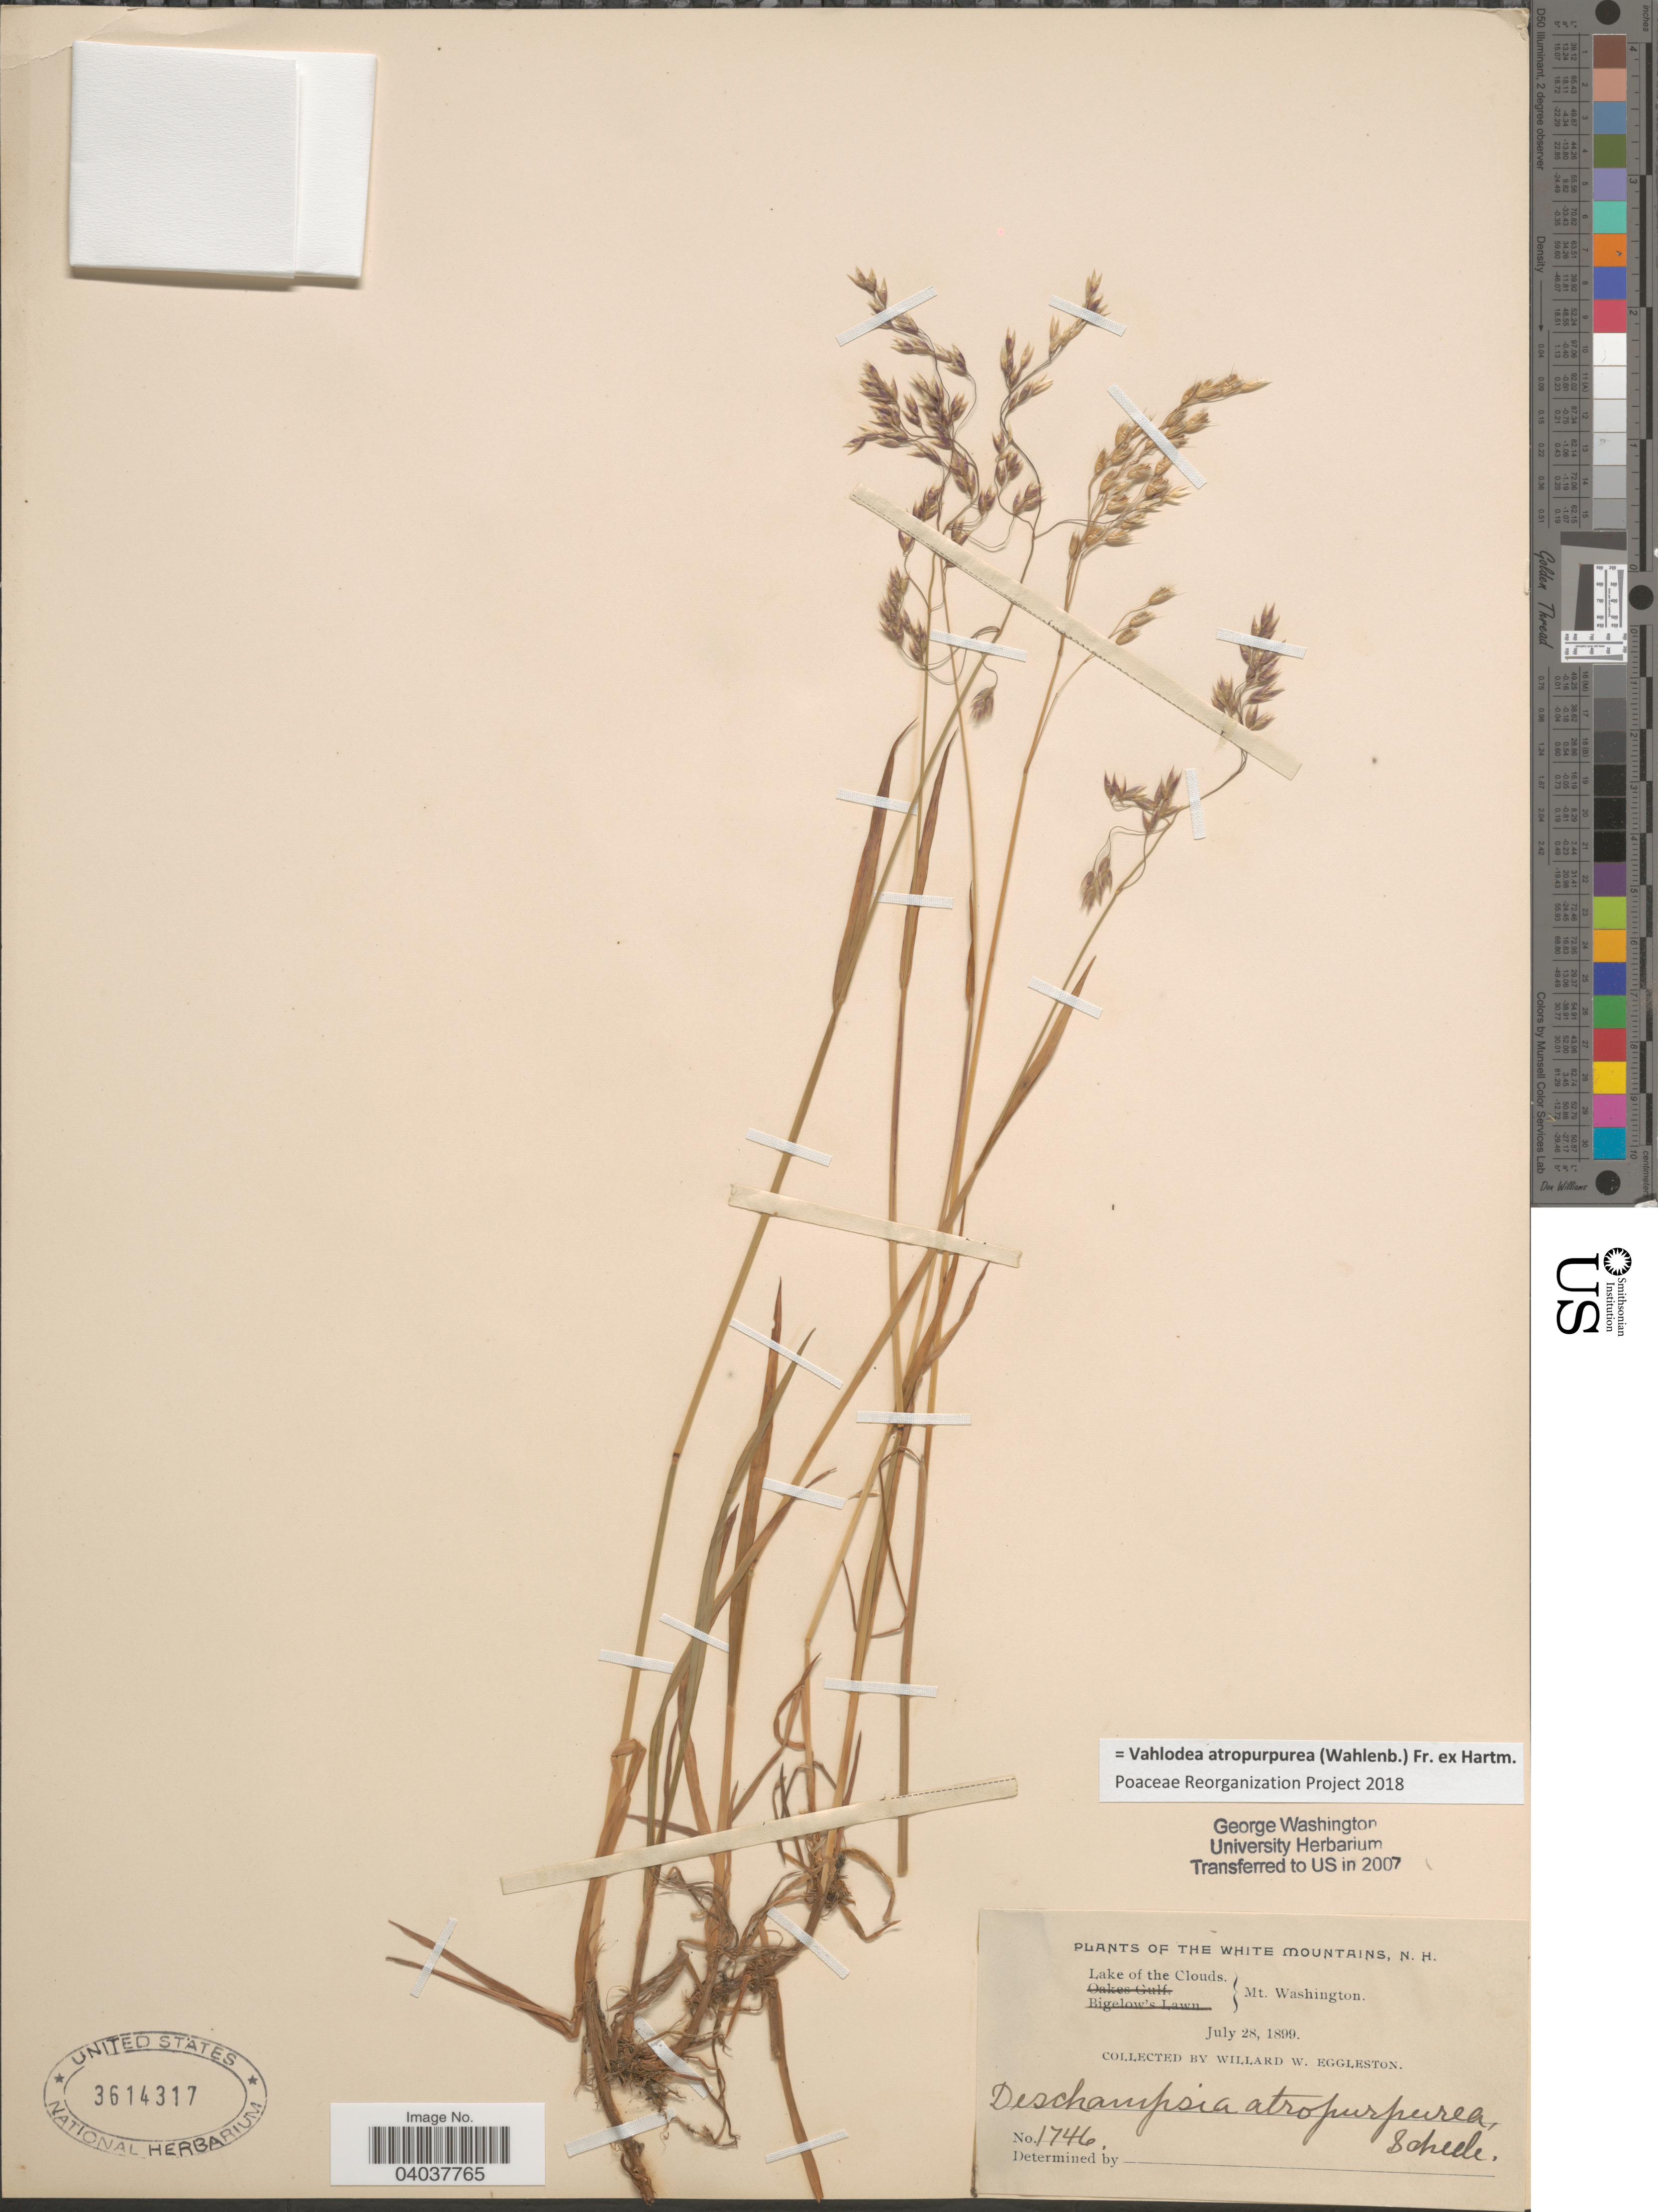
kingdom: Plantae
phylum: Tracheophyta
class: Liliopsida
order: Poales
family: Poaceae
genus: Vahlodea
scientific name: Vahlodea atropurpurea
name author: (Wahlenb.) Fr. ex Hartm.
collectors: W. W. Eggleston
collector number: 1746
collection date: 1899-07-28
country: United States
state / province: New Hampshire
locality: The White Mountains. Lake of the Clouds. Mt. Washington.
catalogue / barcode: US 3614317